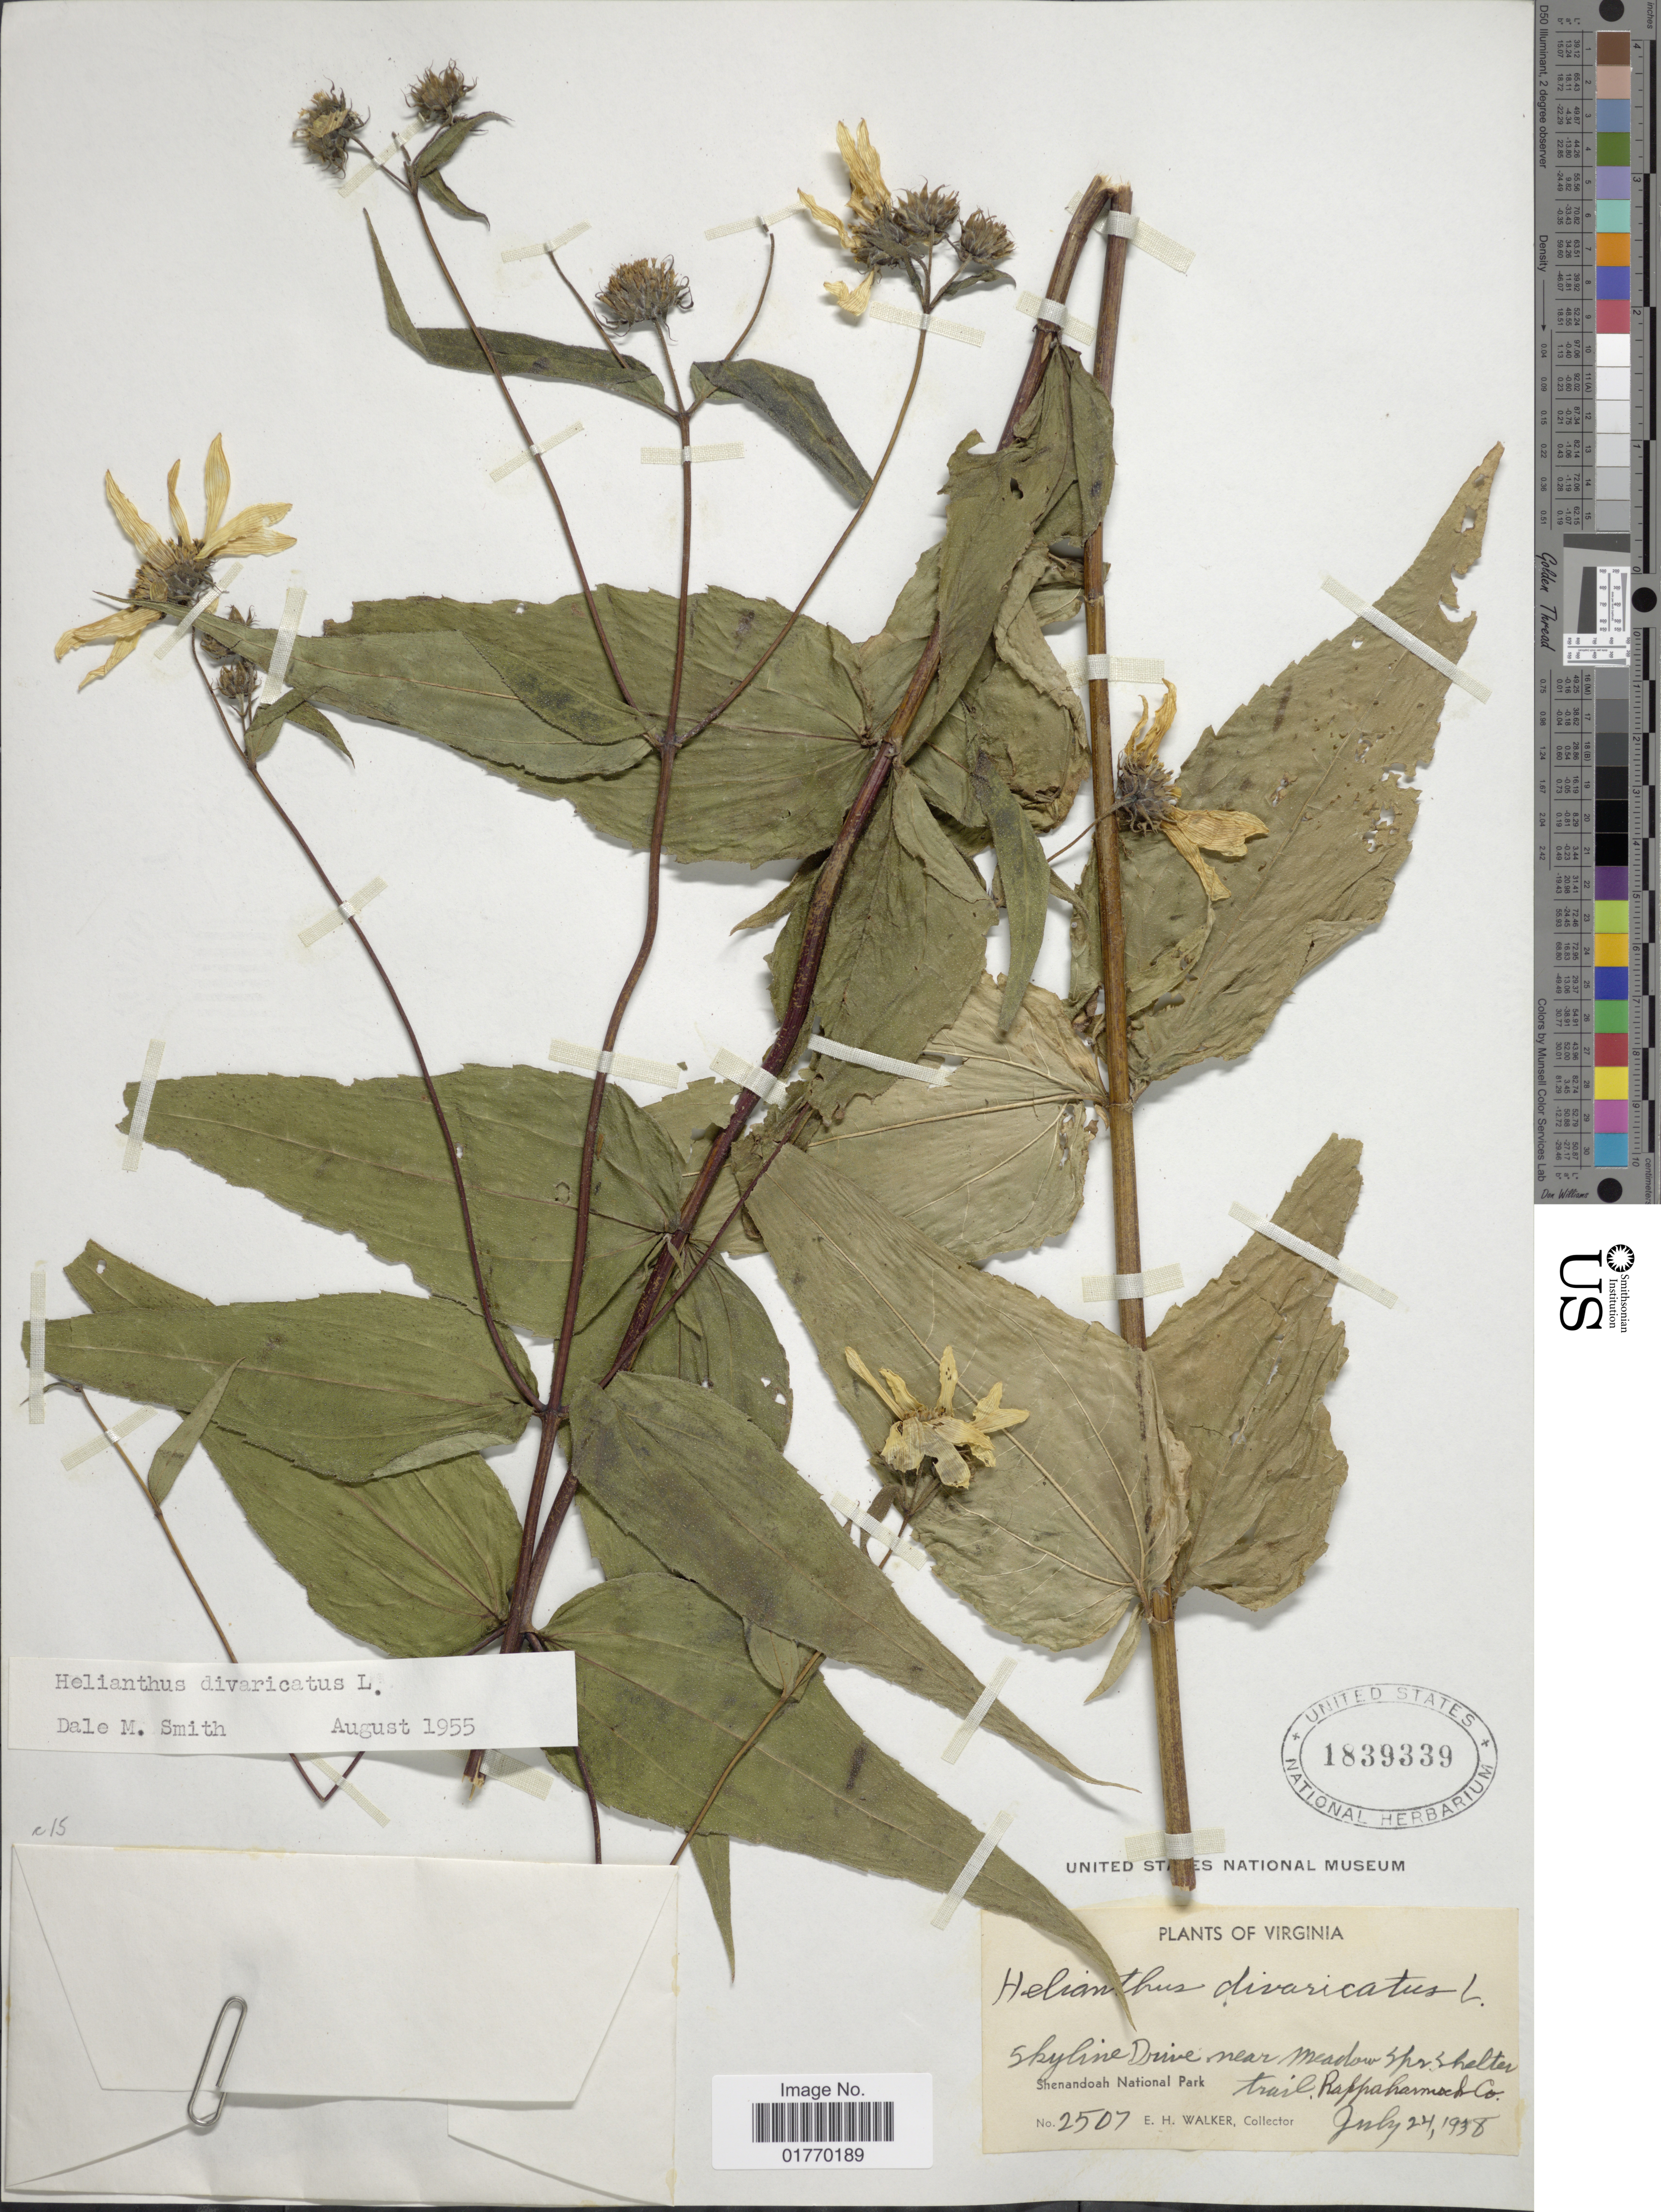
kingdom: Plantae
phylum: Tracheophyta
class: Magnoliopsida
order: Asterales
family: Asteraceae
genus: Helianthus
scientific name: Helianthus divaricatus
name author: L.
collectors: E. H. Walker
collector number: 2507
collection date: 1938-07-24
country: United States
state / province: Virginia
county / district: Rappahannock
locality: Skyline Drive, near Meadow Spr. Shelter trail Rappahammock Co., Shenandoah National Park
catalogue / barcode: US 1839339